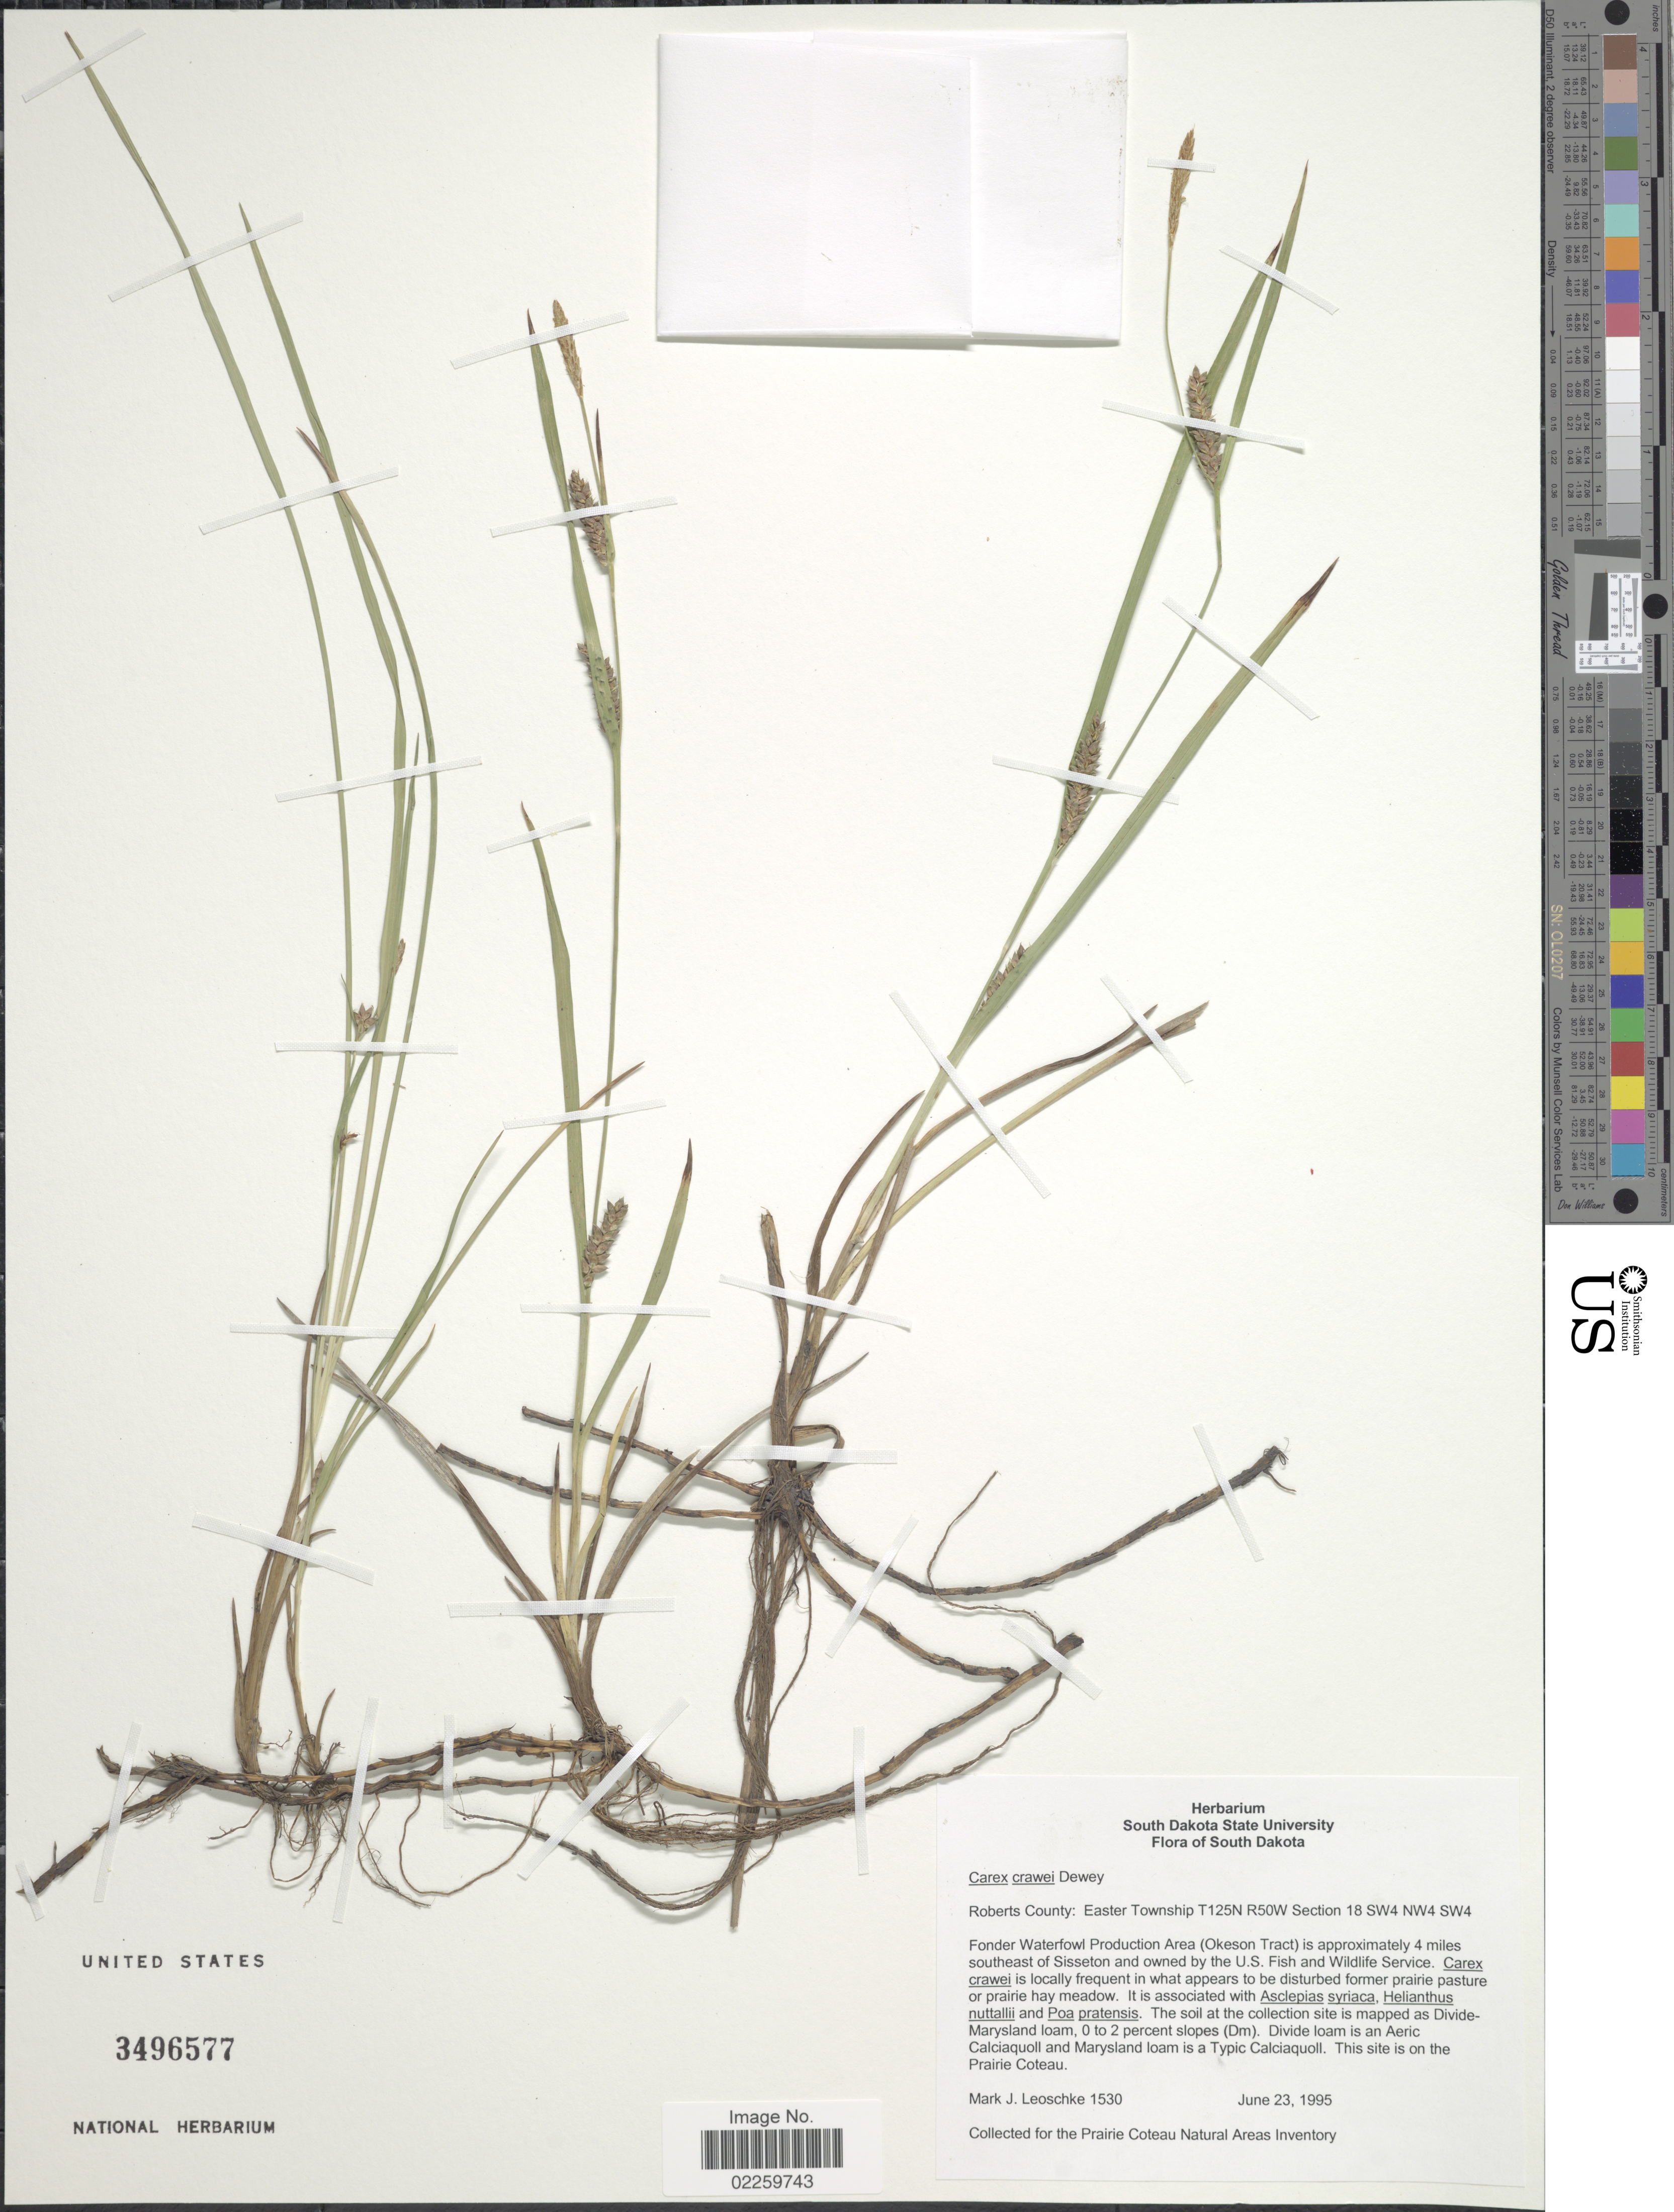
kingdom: Plantae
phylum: Tracheophyta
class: Liliopsida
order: Poales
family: Cyperaceae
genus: Carex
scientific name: Carex crawei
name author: Dewey ex Torr.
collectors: M. J. Leoschke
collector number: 1530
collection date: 1995-06-23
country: United States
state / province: South Dakota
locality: Roberts County: Easter Township T125N R50W Section 18 SW4 NW4 SW4, Fonder Waterfowl Production Area (Okeson Tract) is approximately 4 miles southeast of Sisseton and owned by the U.S. Fish and Wildlife Service.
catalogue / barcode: US 3496577